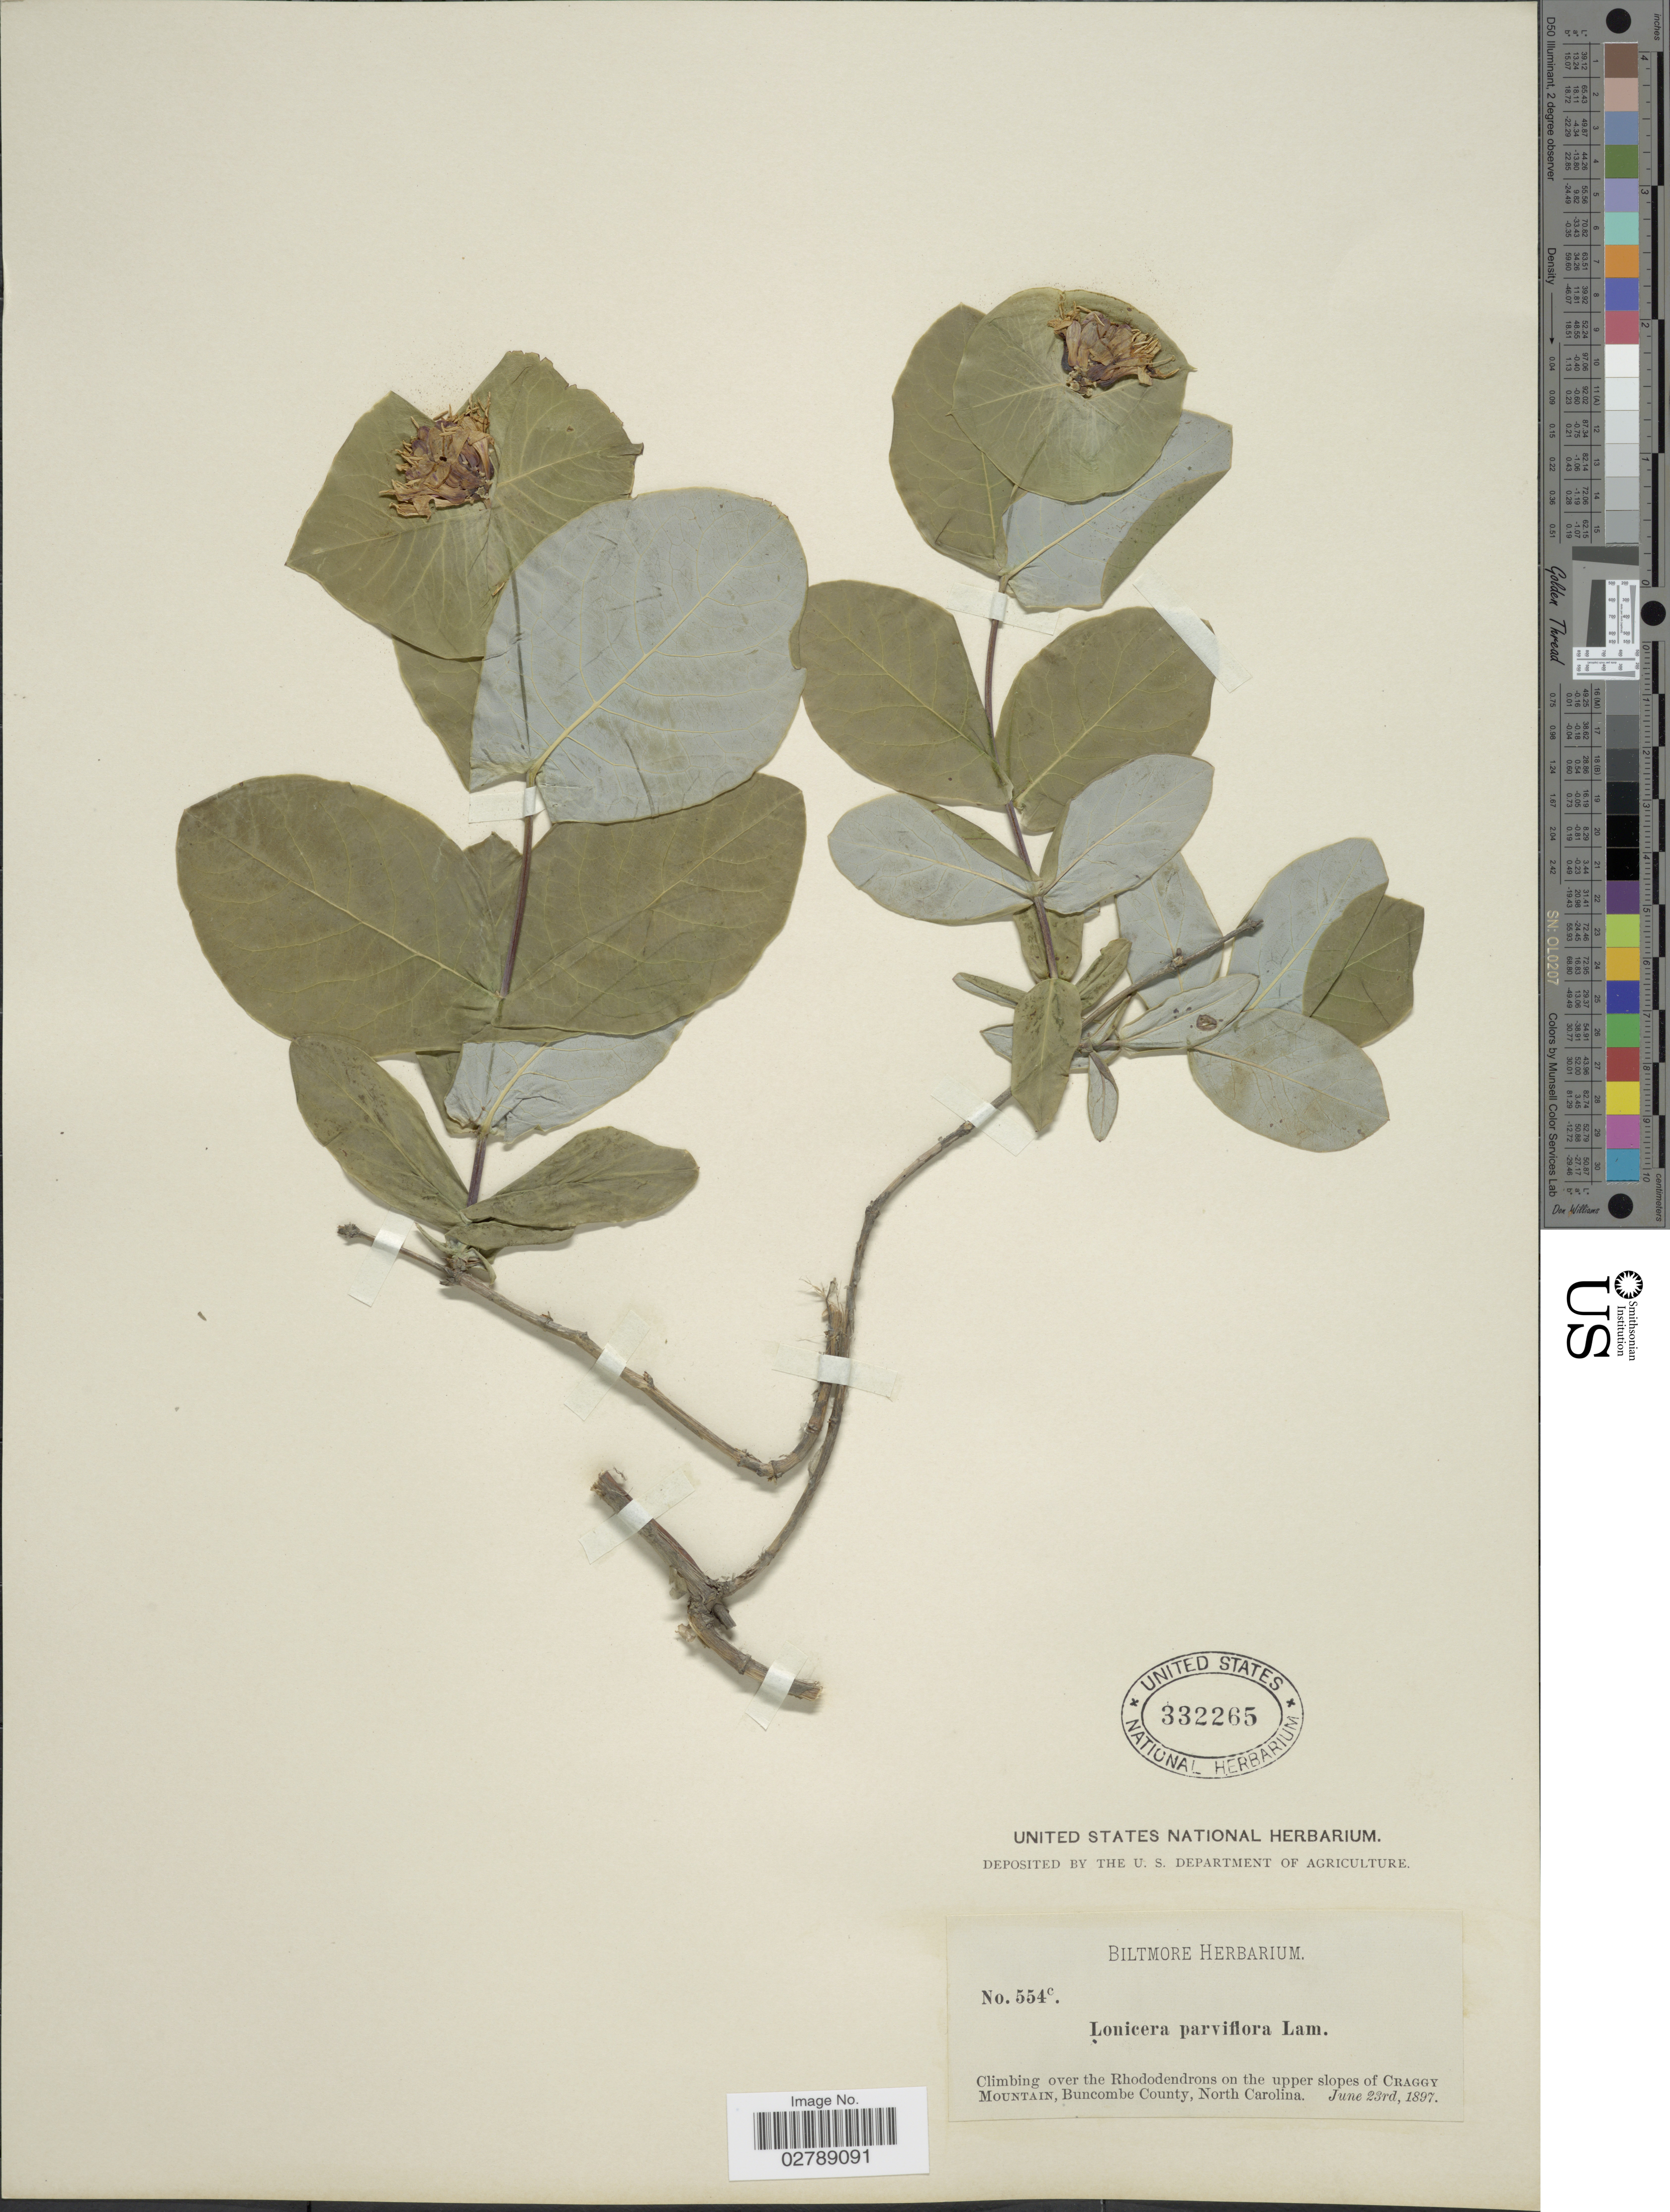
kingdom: Plantae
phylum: Tracheophyta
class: Magnoliopsida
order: Dipsacales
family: Caprifoliaceae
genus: Lonicera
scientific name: Lonicera dioica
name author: L.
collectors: ex herb. Biltmore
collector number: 554c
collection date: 1897-06-23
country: United States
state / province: North Carolina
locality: Climbing over the Rhododendrons on the upper slopes of Craggy Mountain, Buncombe County.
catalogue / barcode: US 332265